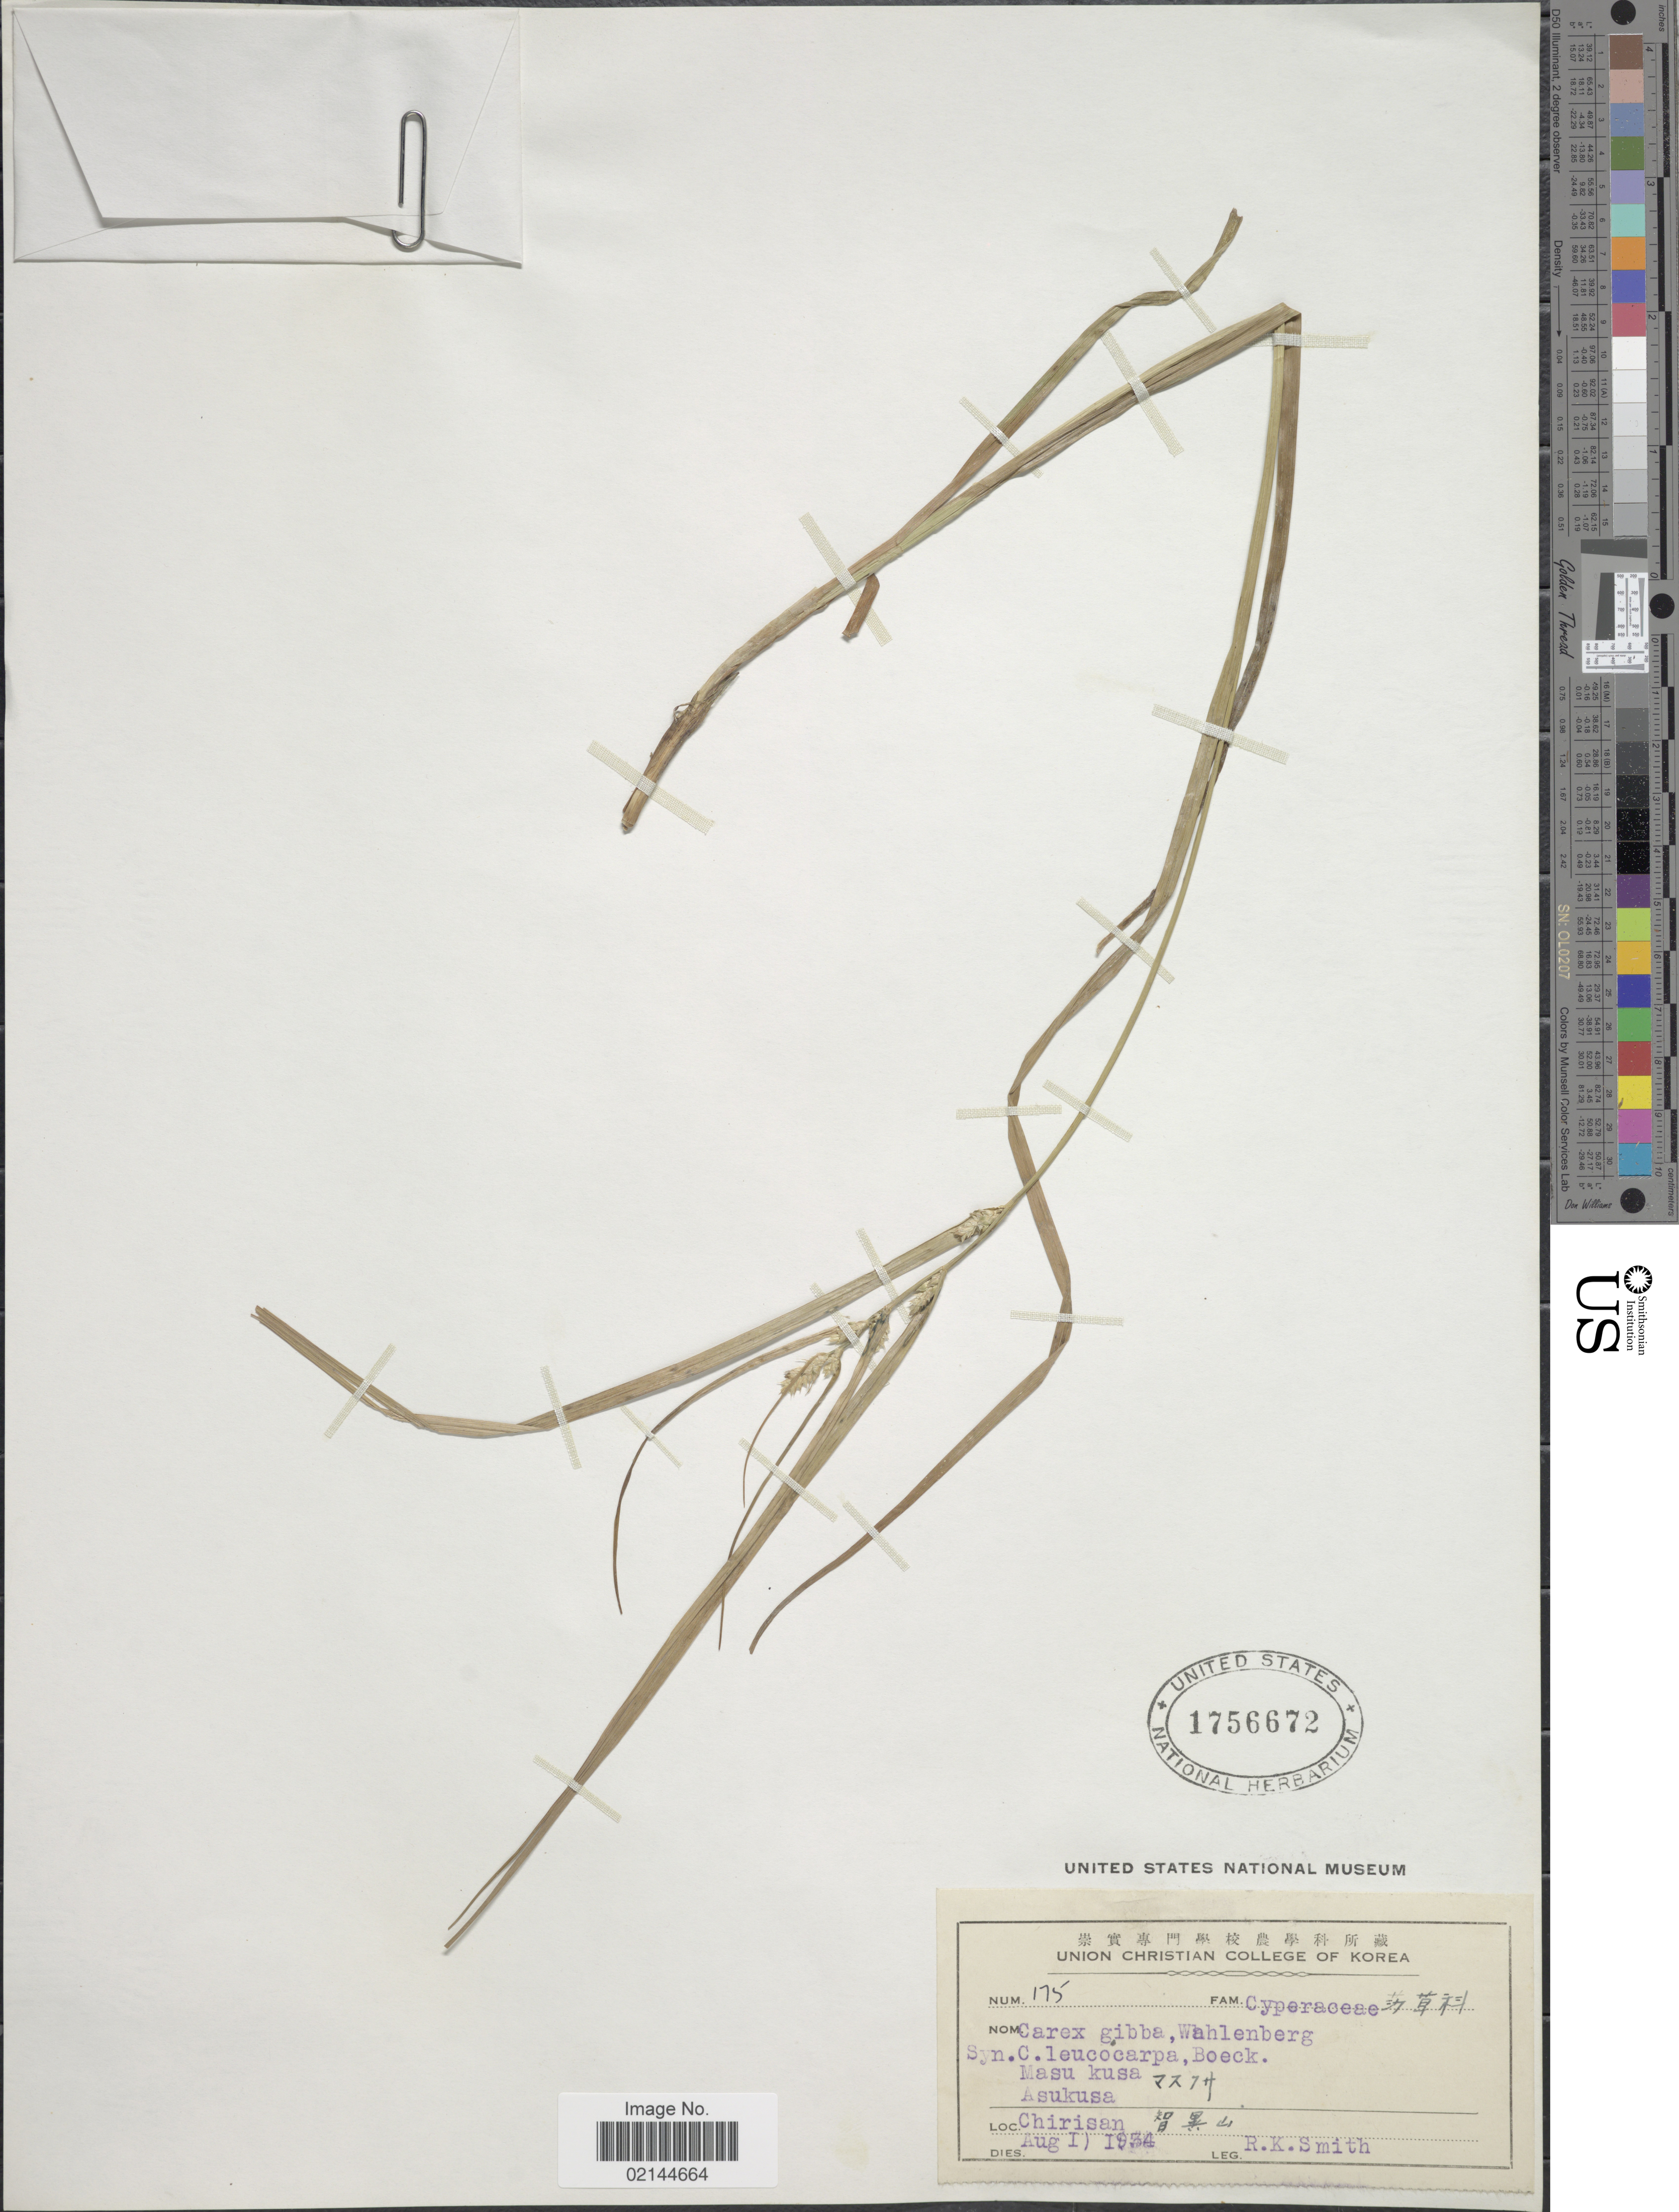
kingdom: Plantae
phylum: Tracheophyta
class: Liliopsida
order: Poales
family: Cyperaceae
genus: Carex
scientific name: Carex gibba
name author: Wahlenb.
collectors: R. Smith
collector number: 175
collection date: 1934-08-01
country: South Korea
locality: Masu kusa, Asukusa, Chirisan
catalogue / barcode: US 1756672